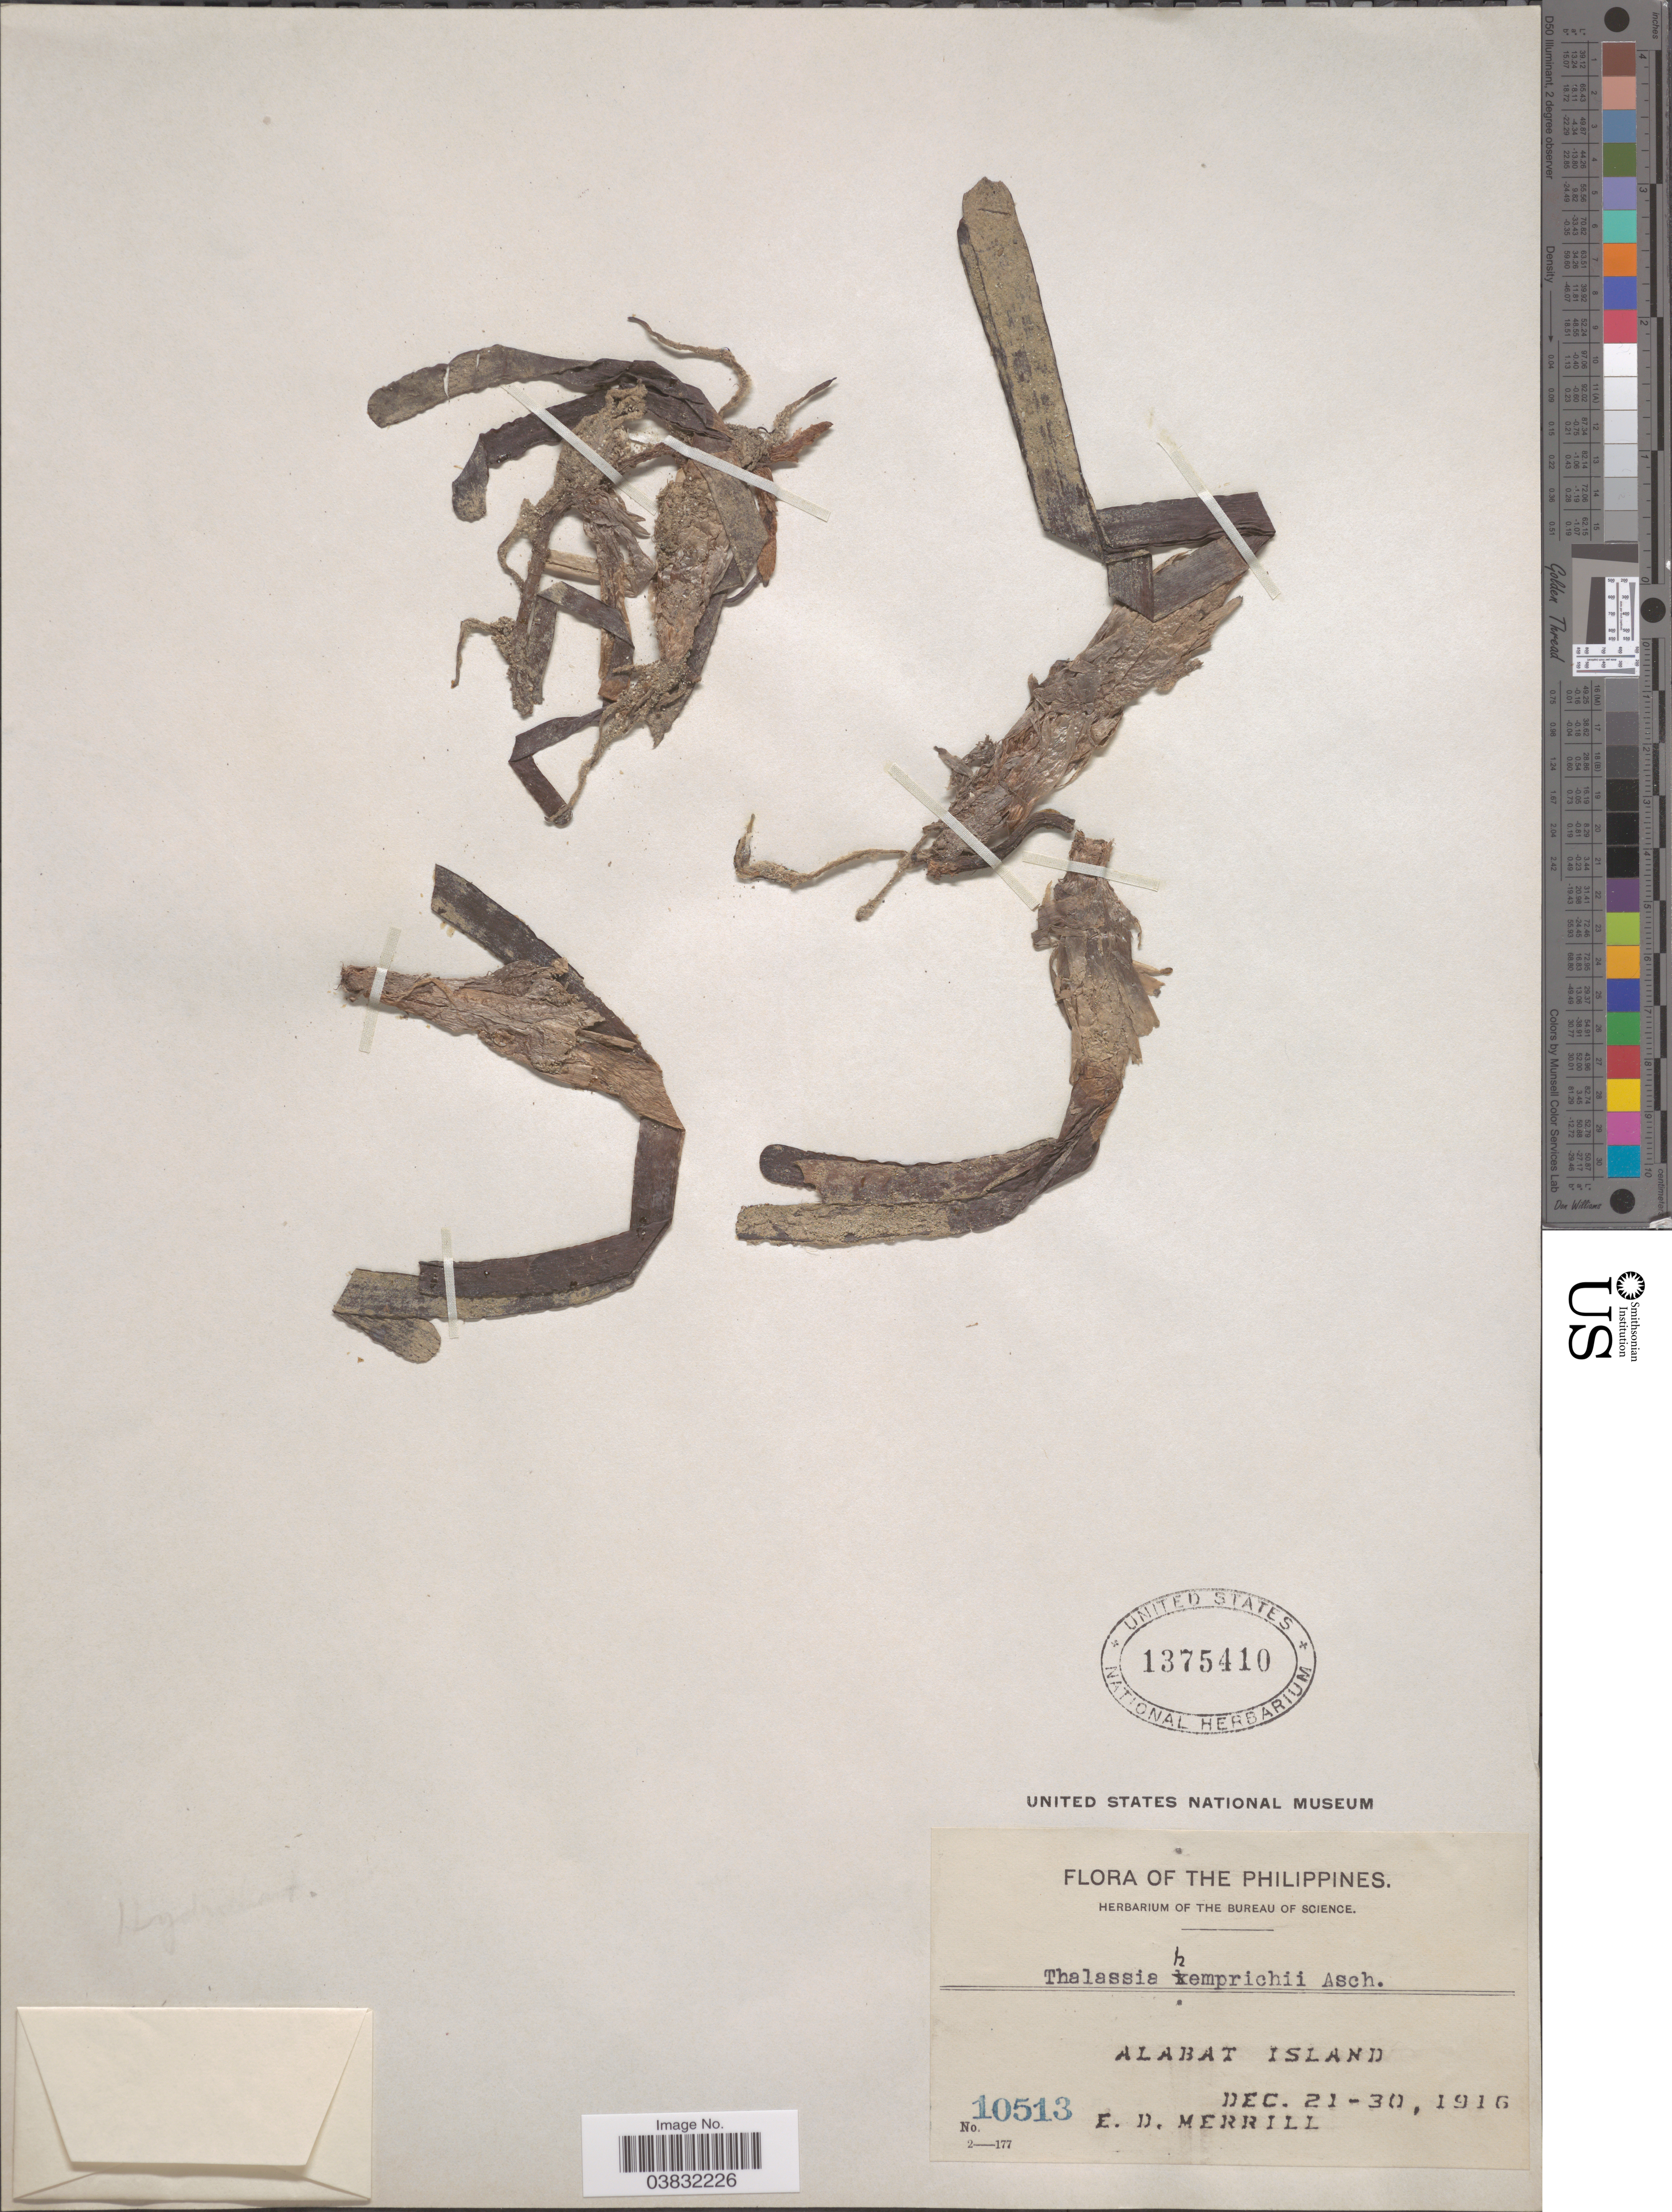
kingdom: Plantae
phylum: Tracheophyta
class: Liliopsida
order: Alismatales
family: Hydrocharitaceae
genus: Thalassia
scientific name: Thalassia hemprichii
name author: Asch.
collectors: E. D. Merrill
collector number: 10513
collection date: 1916-12-21/1916-12-30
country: Philippines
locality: Alabat Island.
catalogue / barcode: US 1375410